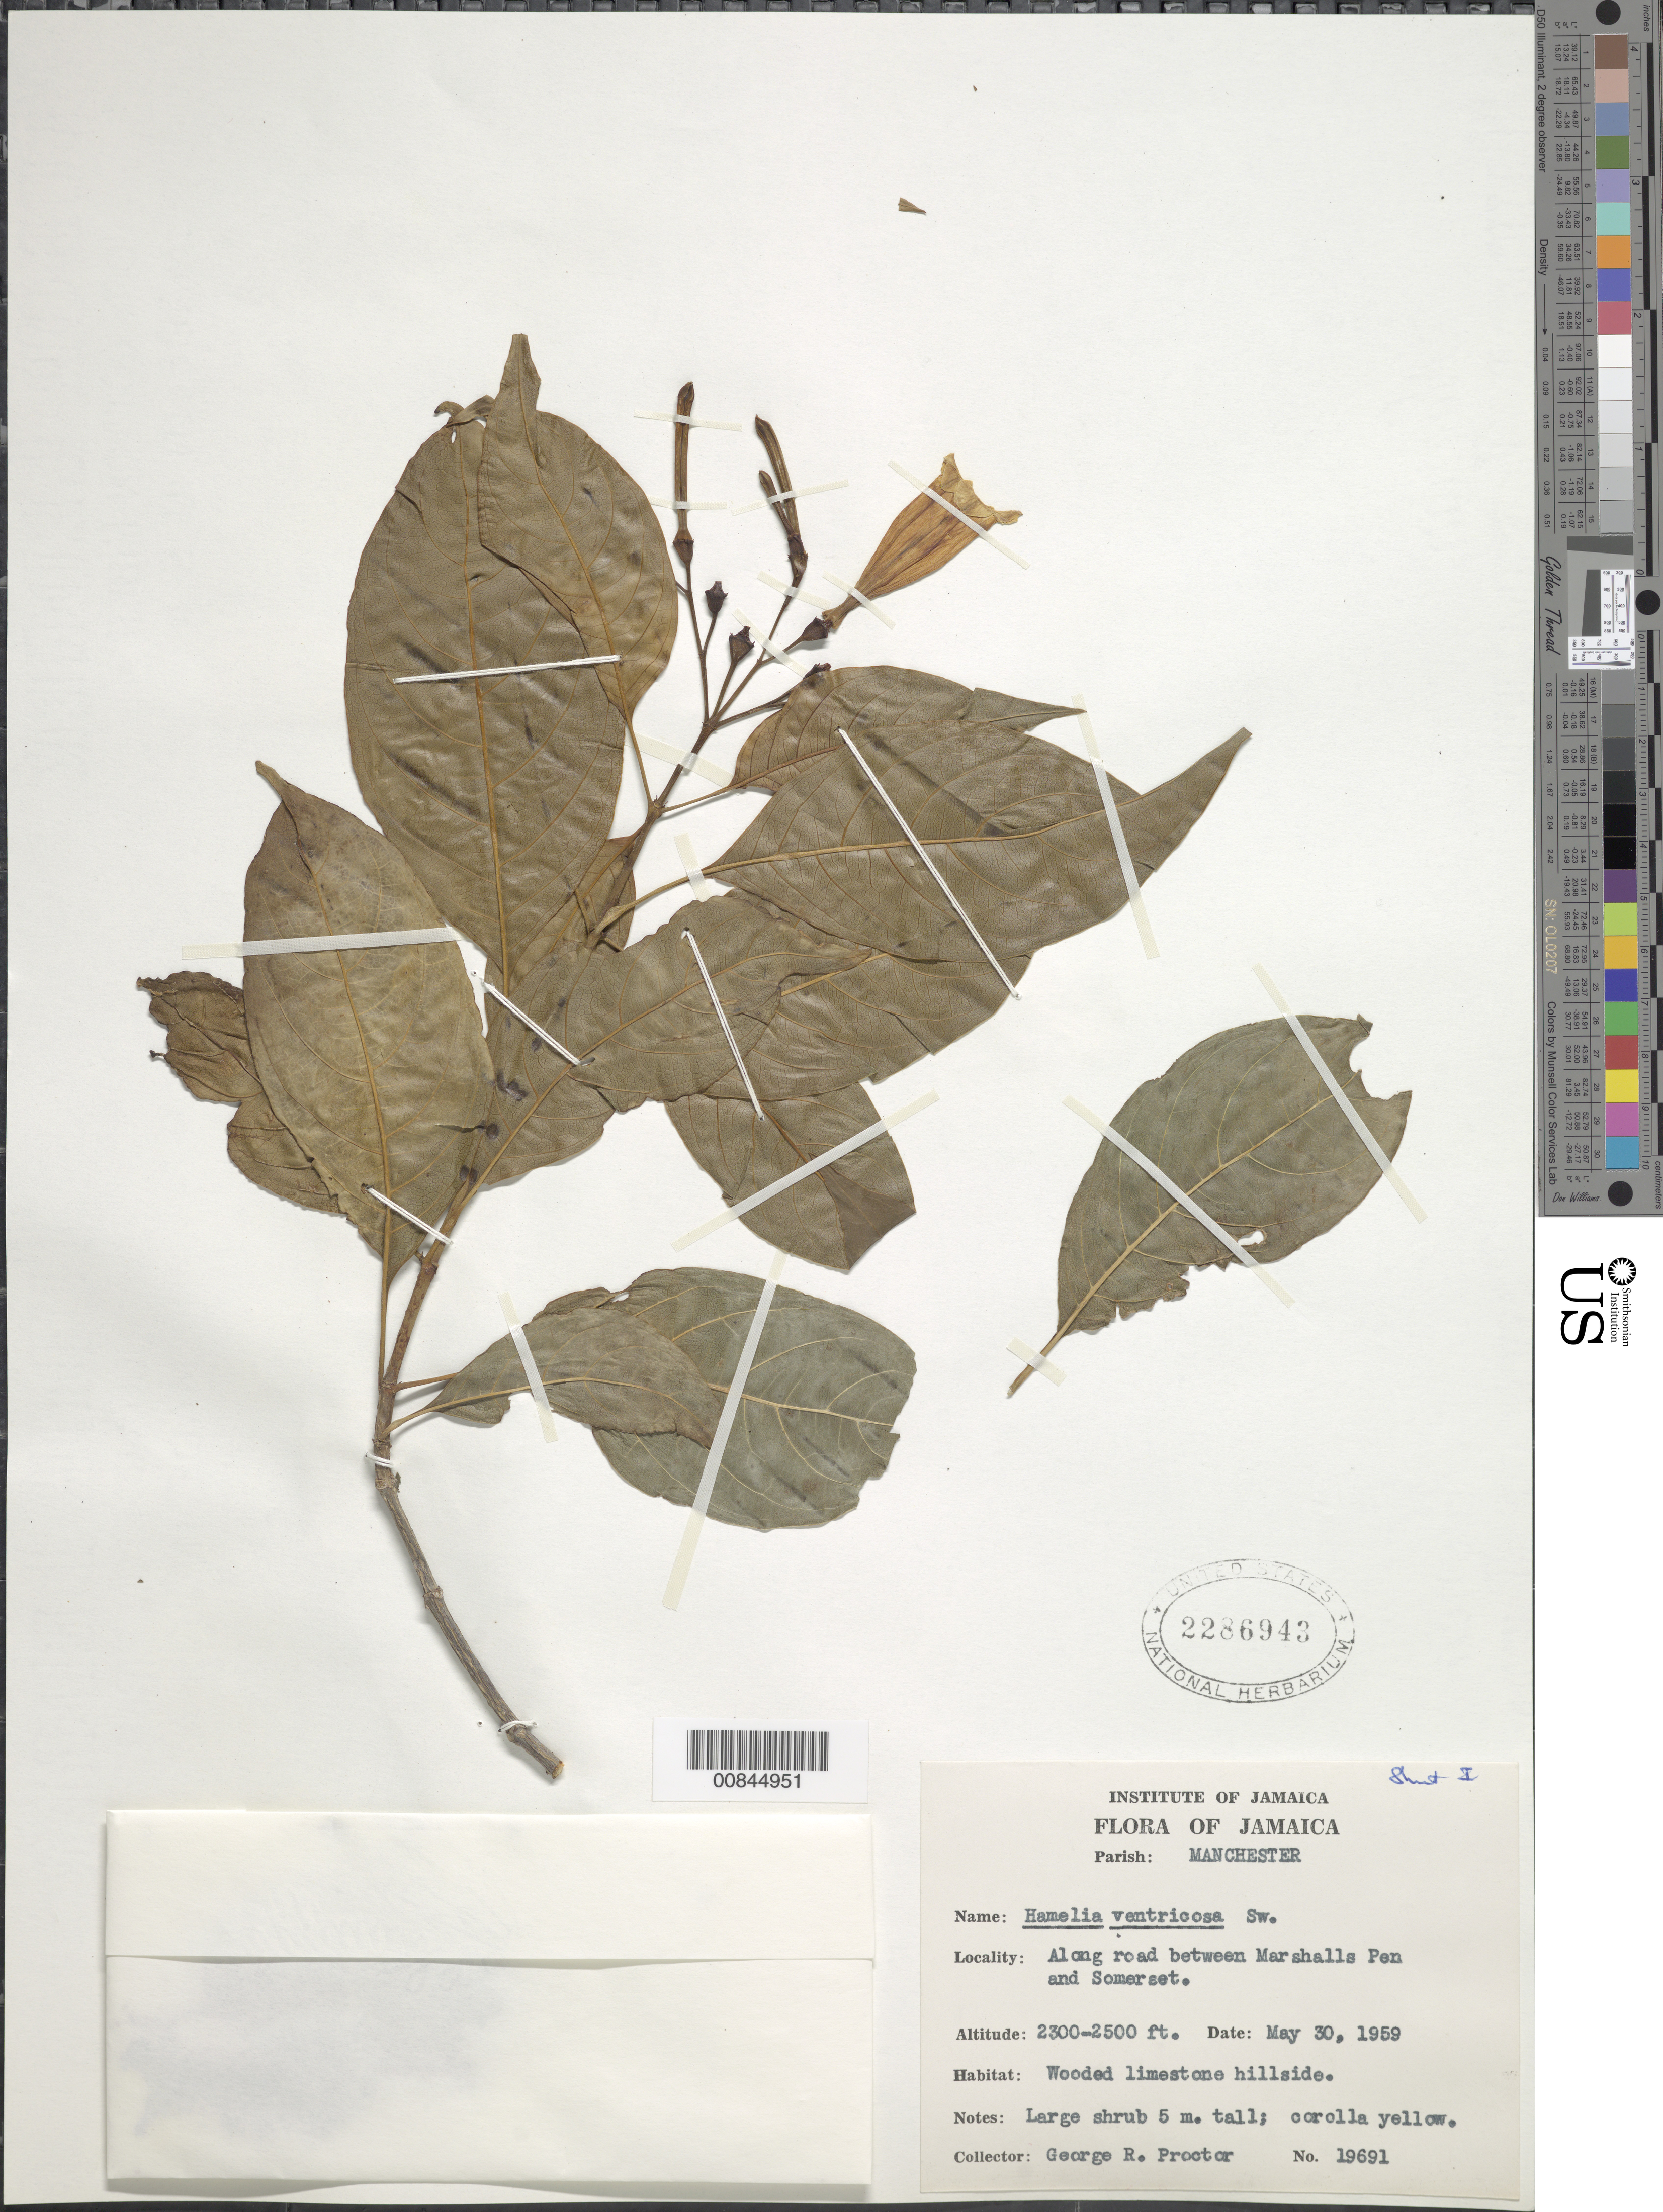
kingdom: Plantae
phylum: Tracheophyta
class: Magnoliopsida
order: Gentianales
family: Rubiaceae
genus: Hamelia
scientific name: Hamelia ventricosa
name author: Sw.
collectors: G. R. Proctor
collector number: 19691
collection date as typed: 30 May 1959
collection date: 1959-05-30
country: Jamaica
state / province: Manchester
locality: Along road between Marshalls Pen and Somerset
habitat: Wooded limestone hillside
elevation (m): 701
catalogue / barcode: US 2286943